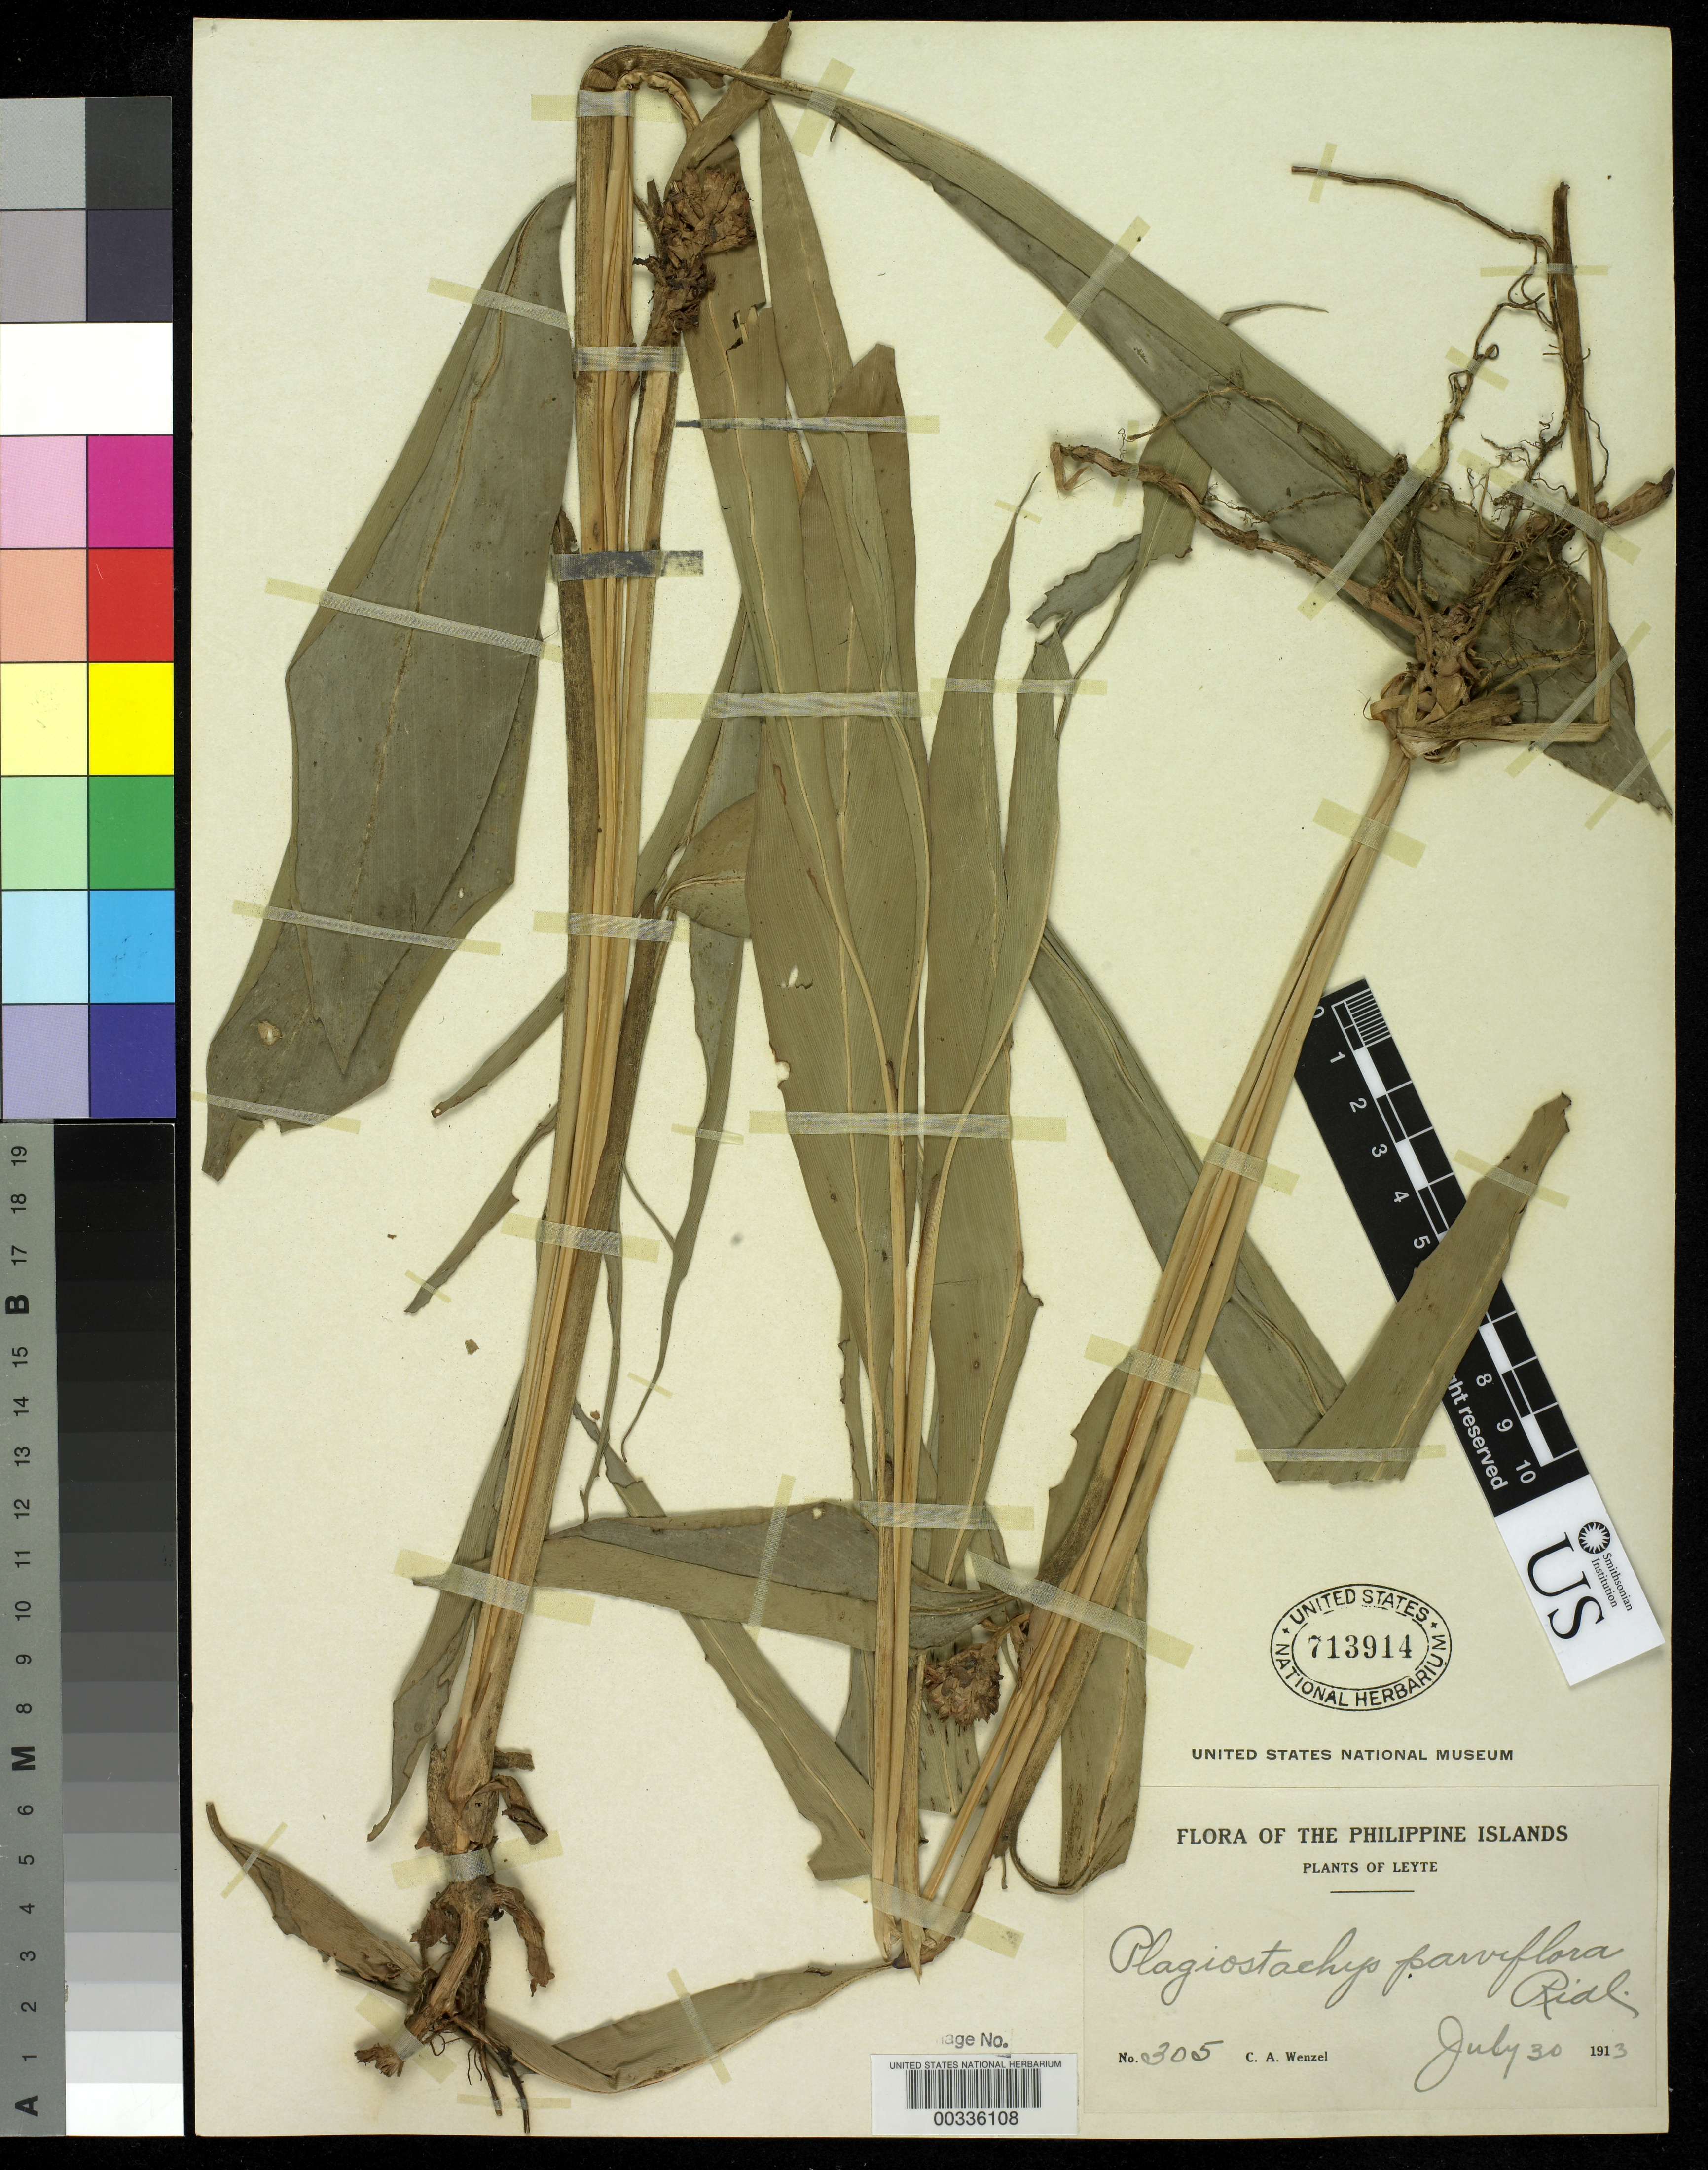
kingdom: Plantae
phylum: Tracheophyta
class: Liliopsida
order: Zingiberales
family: Zingiberaceae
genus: Plagiostachys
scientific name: Plagiostachys parviflora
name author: (C. Presl) Ridl.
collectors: C. Wenzel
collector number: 305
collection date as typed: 30 Jul 1913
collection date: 1913-07-30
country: Philippines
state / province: Eastern Visayas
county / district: Leyte / Southern Leyte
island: Leyte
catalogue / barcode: US 713914